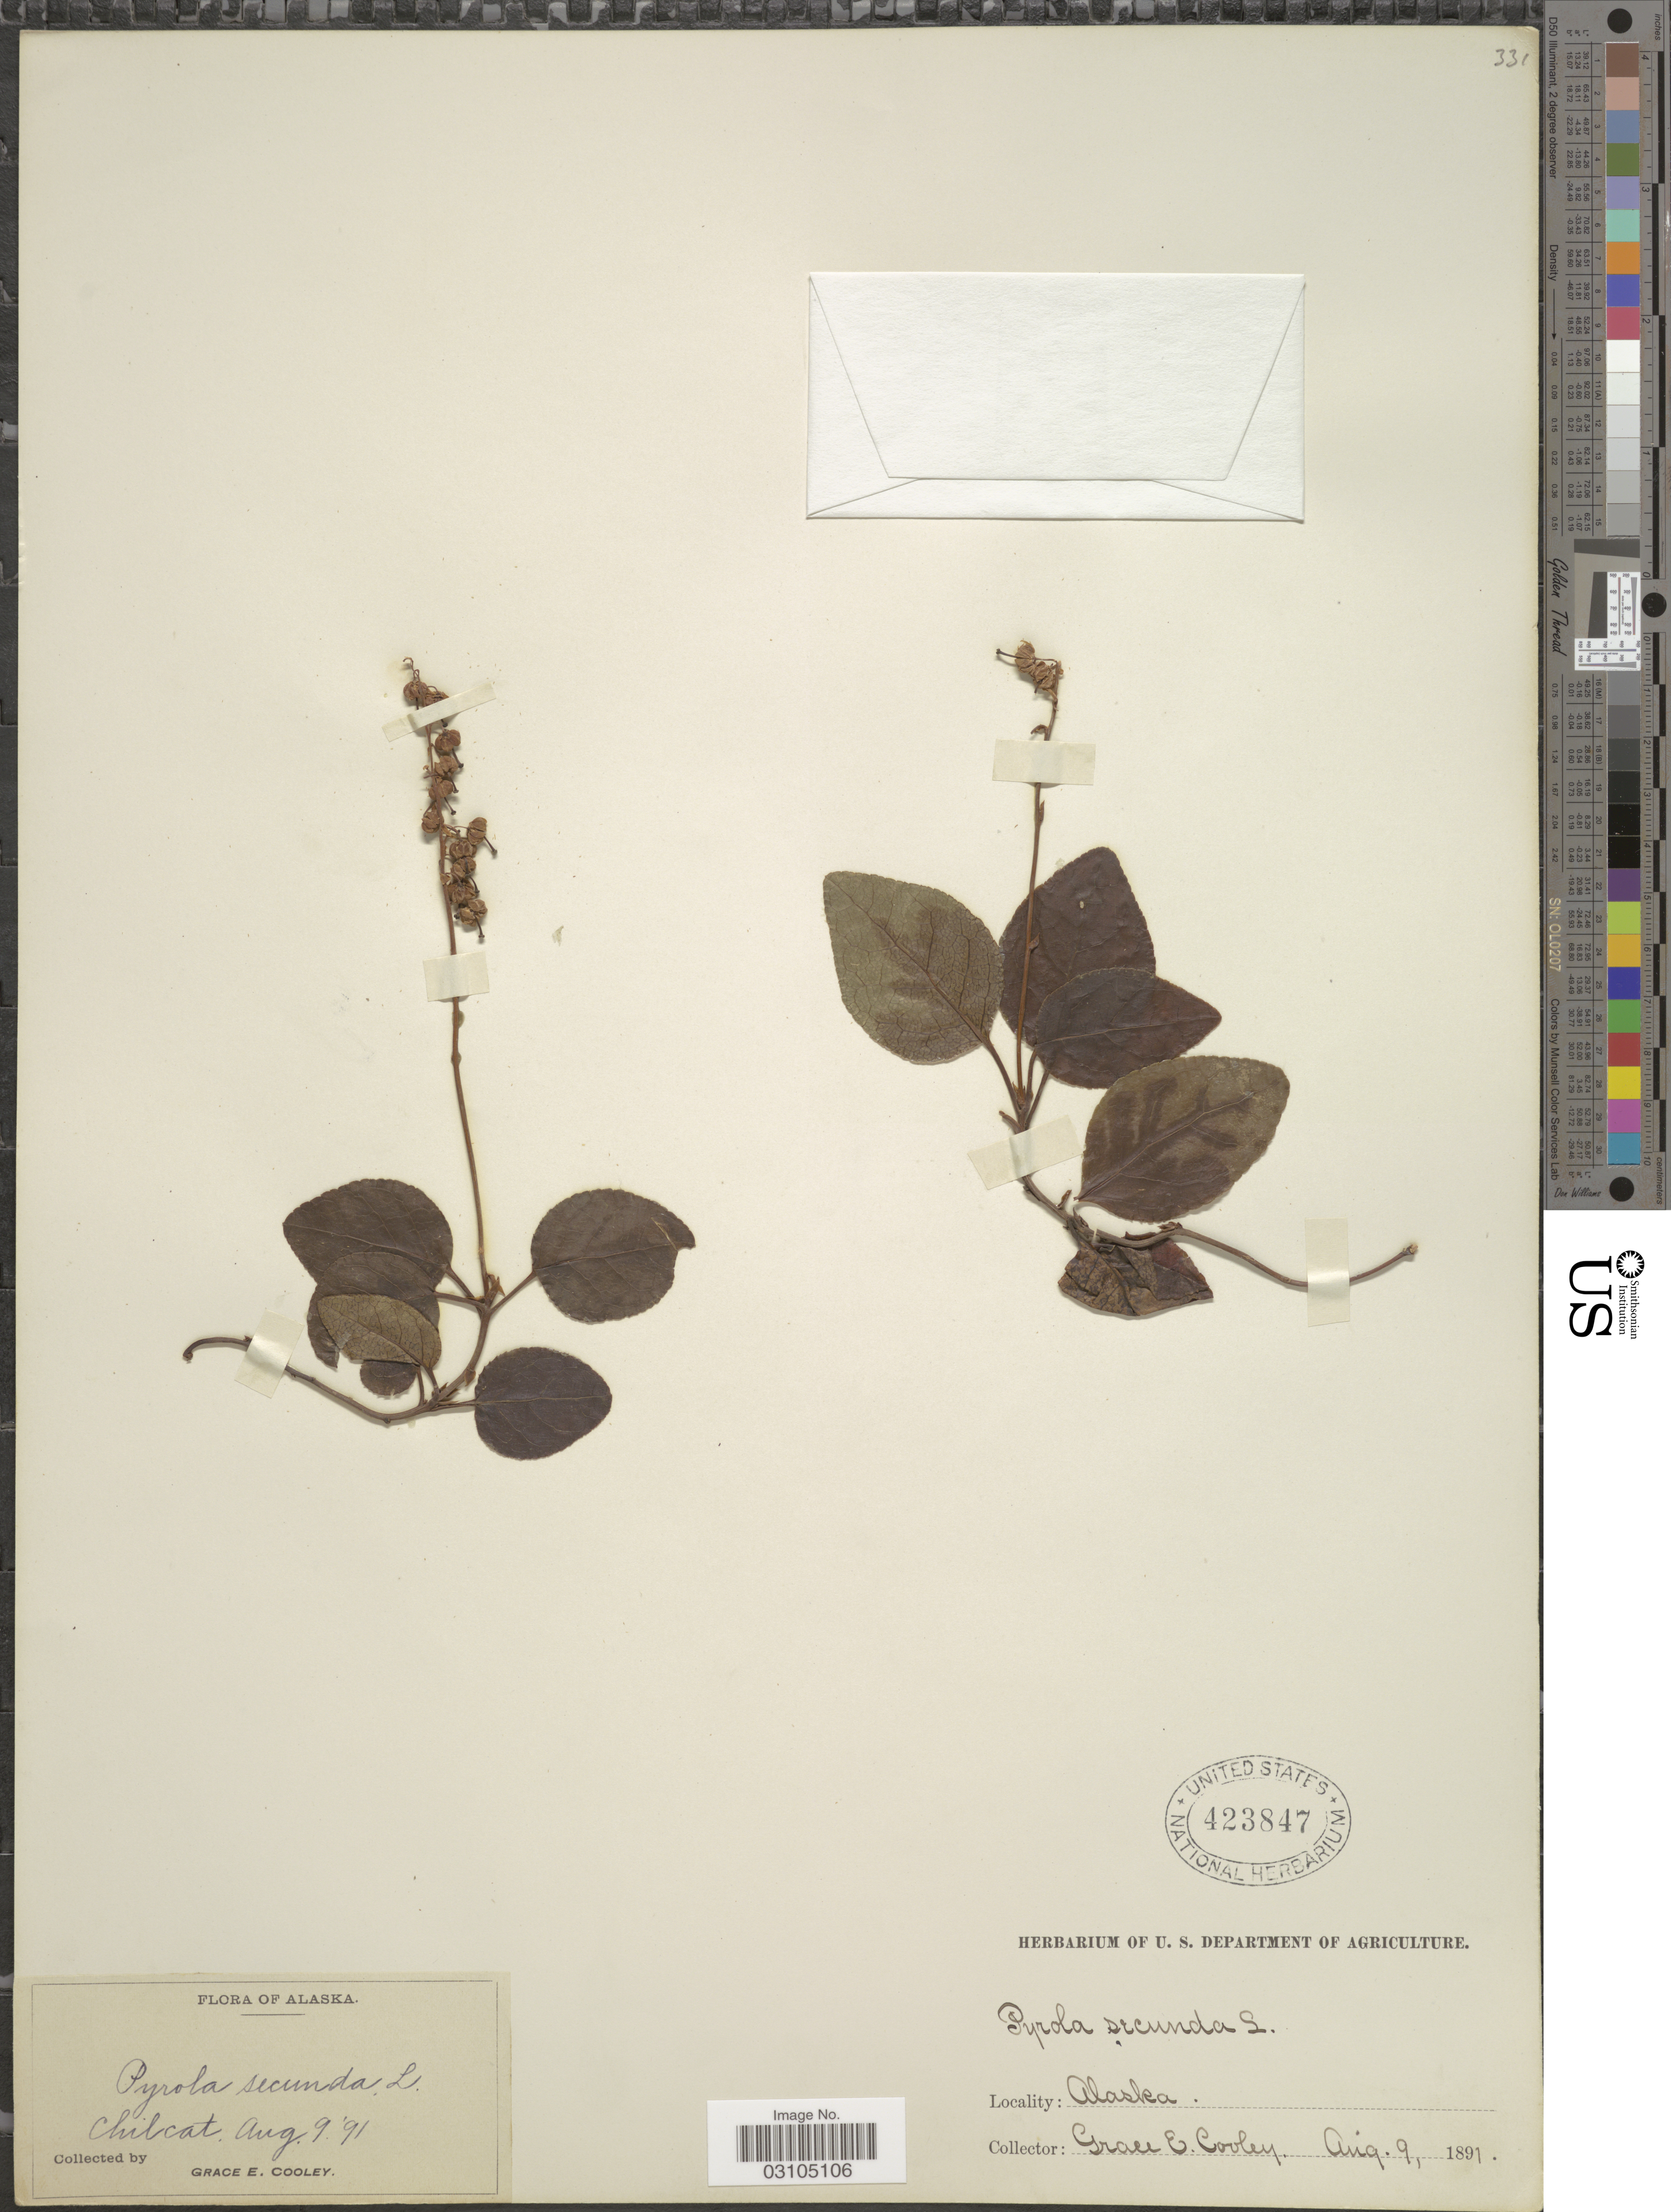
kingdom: Plantae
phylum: Tracheophyta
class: Magnoliopsida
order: Ericales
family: Ericaceae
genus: Orthilia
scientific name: Orthilia secunda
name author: (L.) House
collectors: G. E. Cooley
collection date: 1891-08-09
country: United States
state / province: Alaska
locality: Chilcat.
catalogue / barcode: US 423847